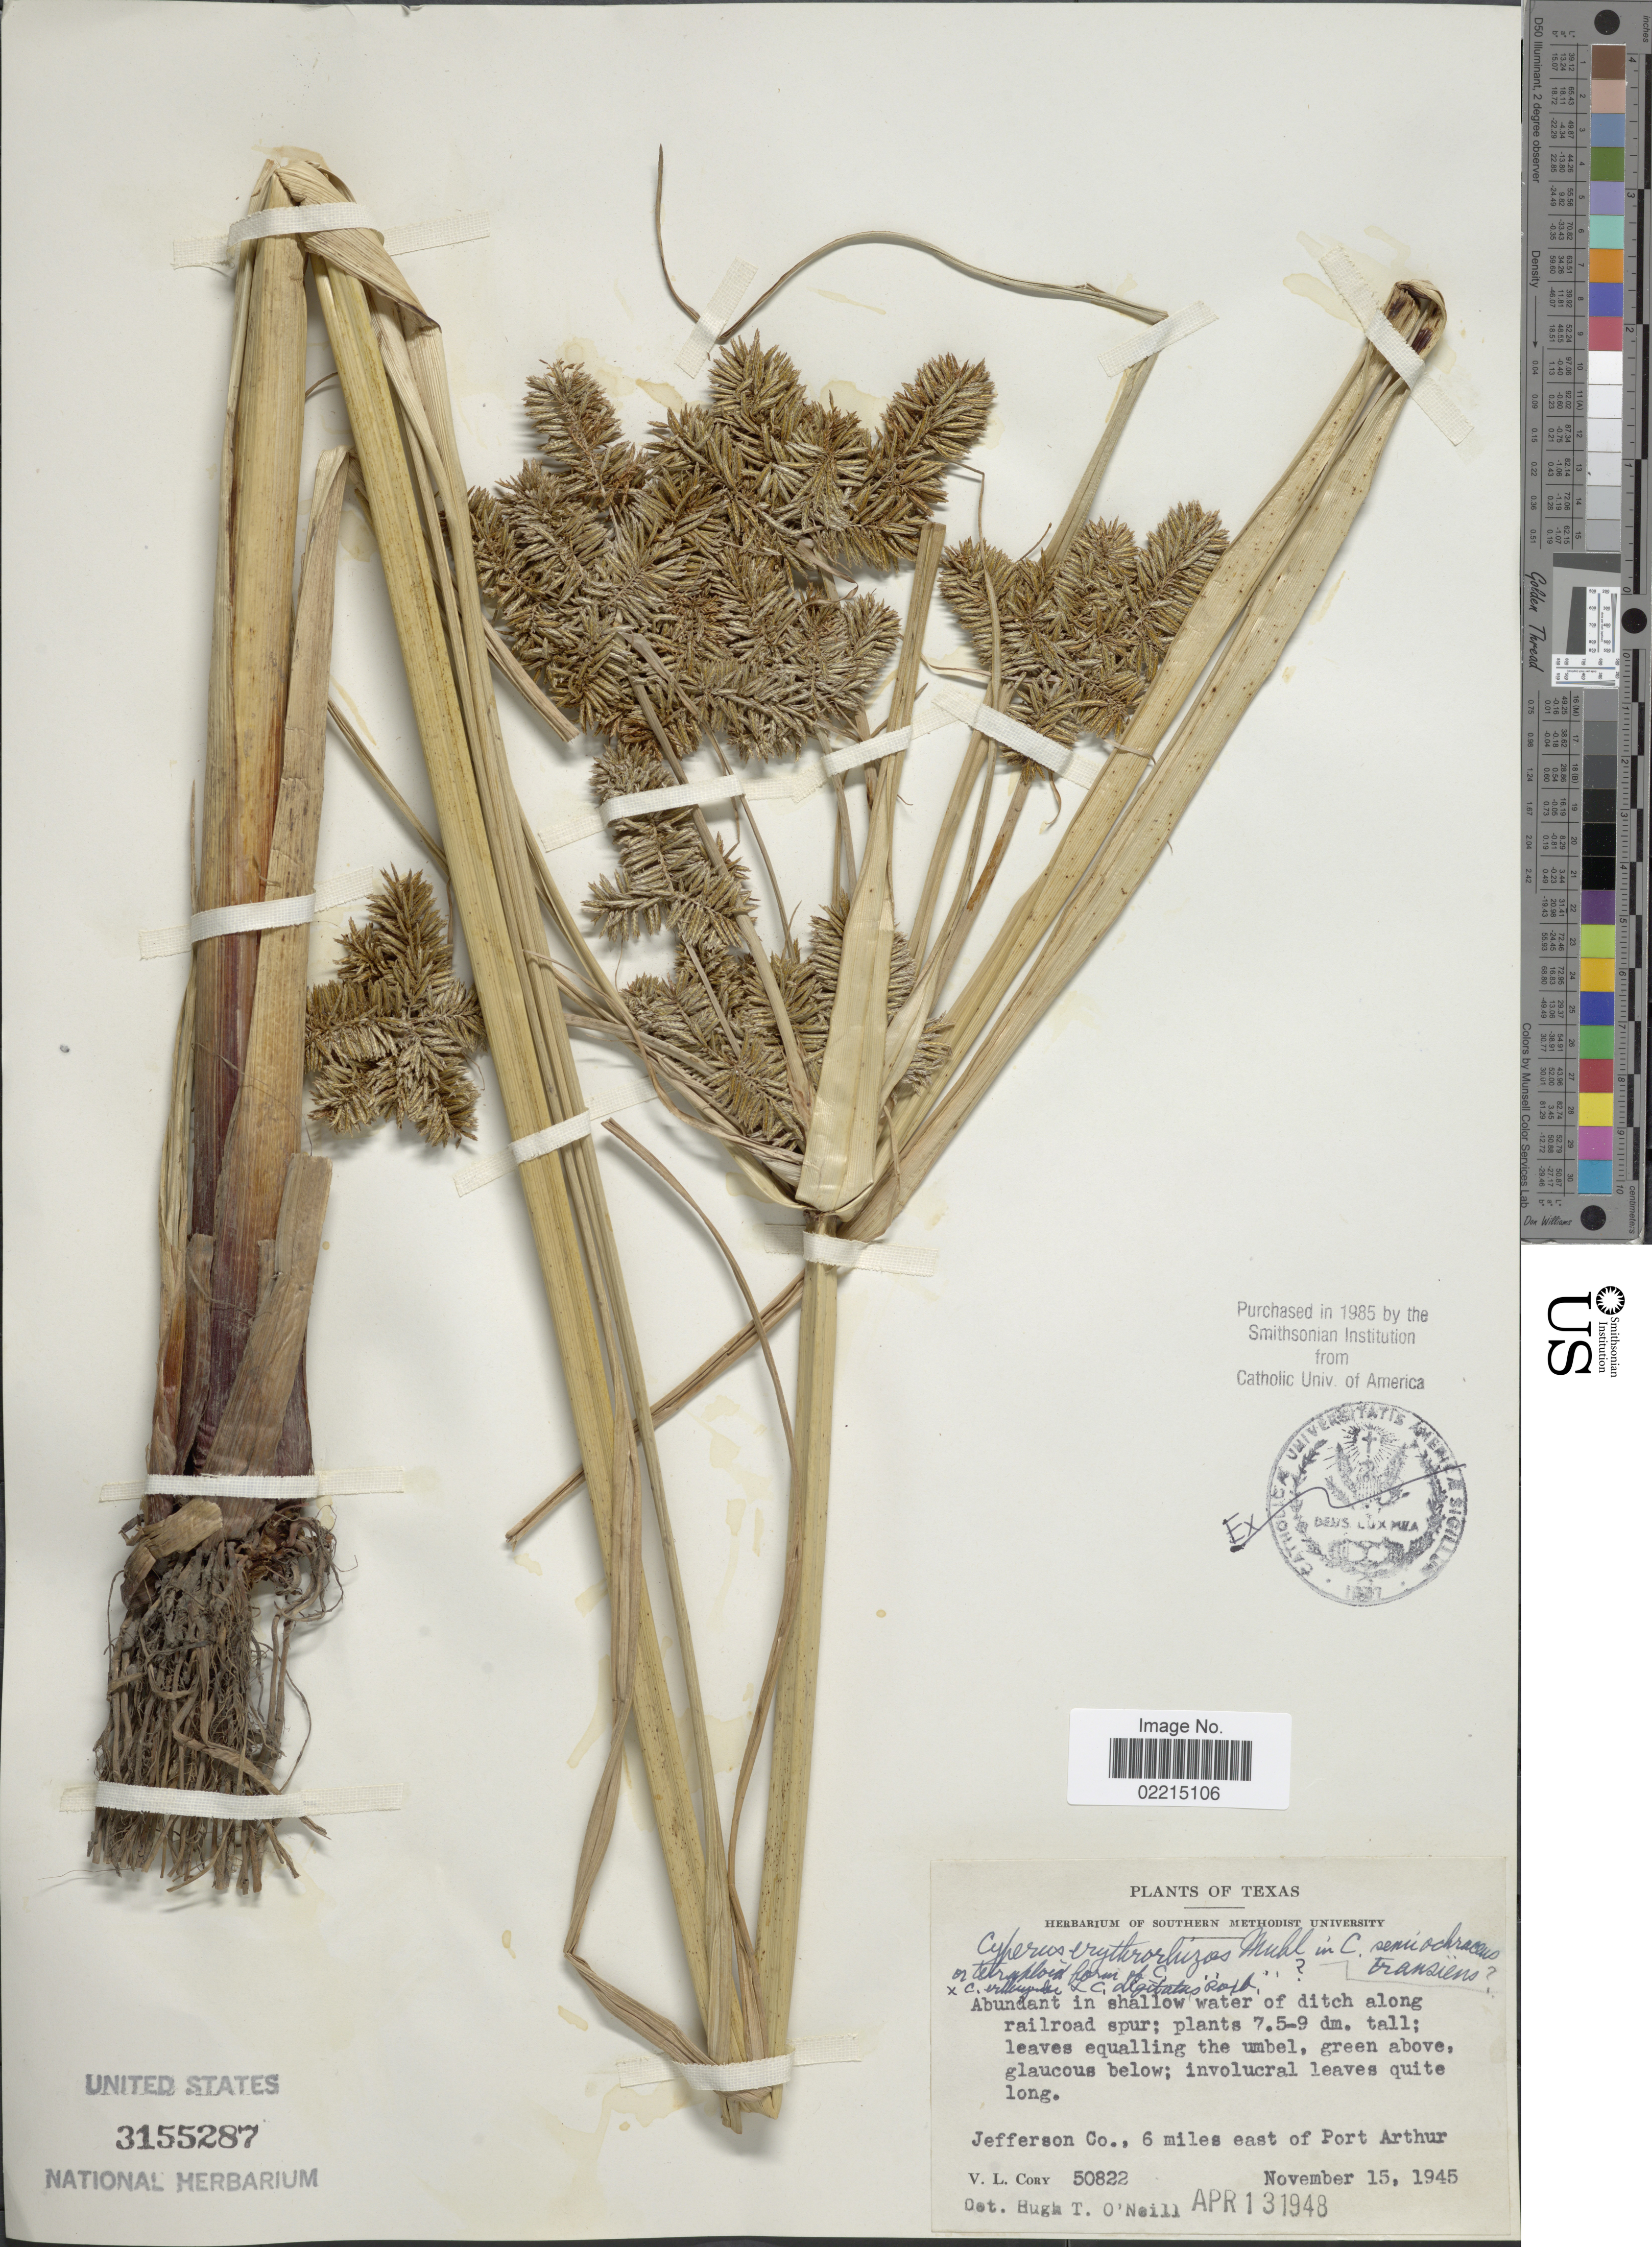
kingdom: Plantae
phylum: Tracheophyta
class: Liliopsida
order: Poales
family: Cyperaceae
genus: Cyperus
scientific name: Cyperus erythrorhizos Muhl.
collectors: V. Cory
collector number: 50822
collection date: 1945-11-15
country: United States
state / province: Texas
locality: Jefferson Co., 6 miles east of Port Arthur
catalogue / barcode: US 3155287